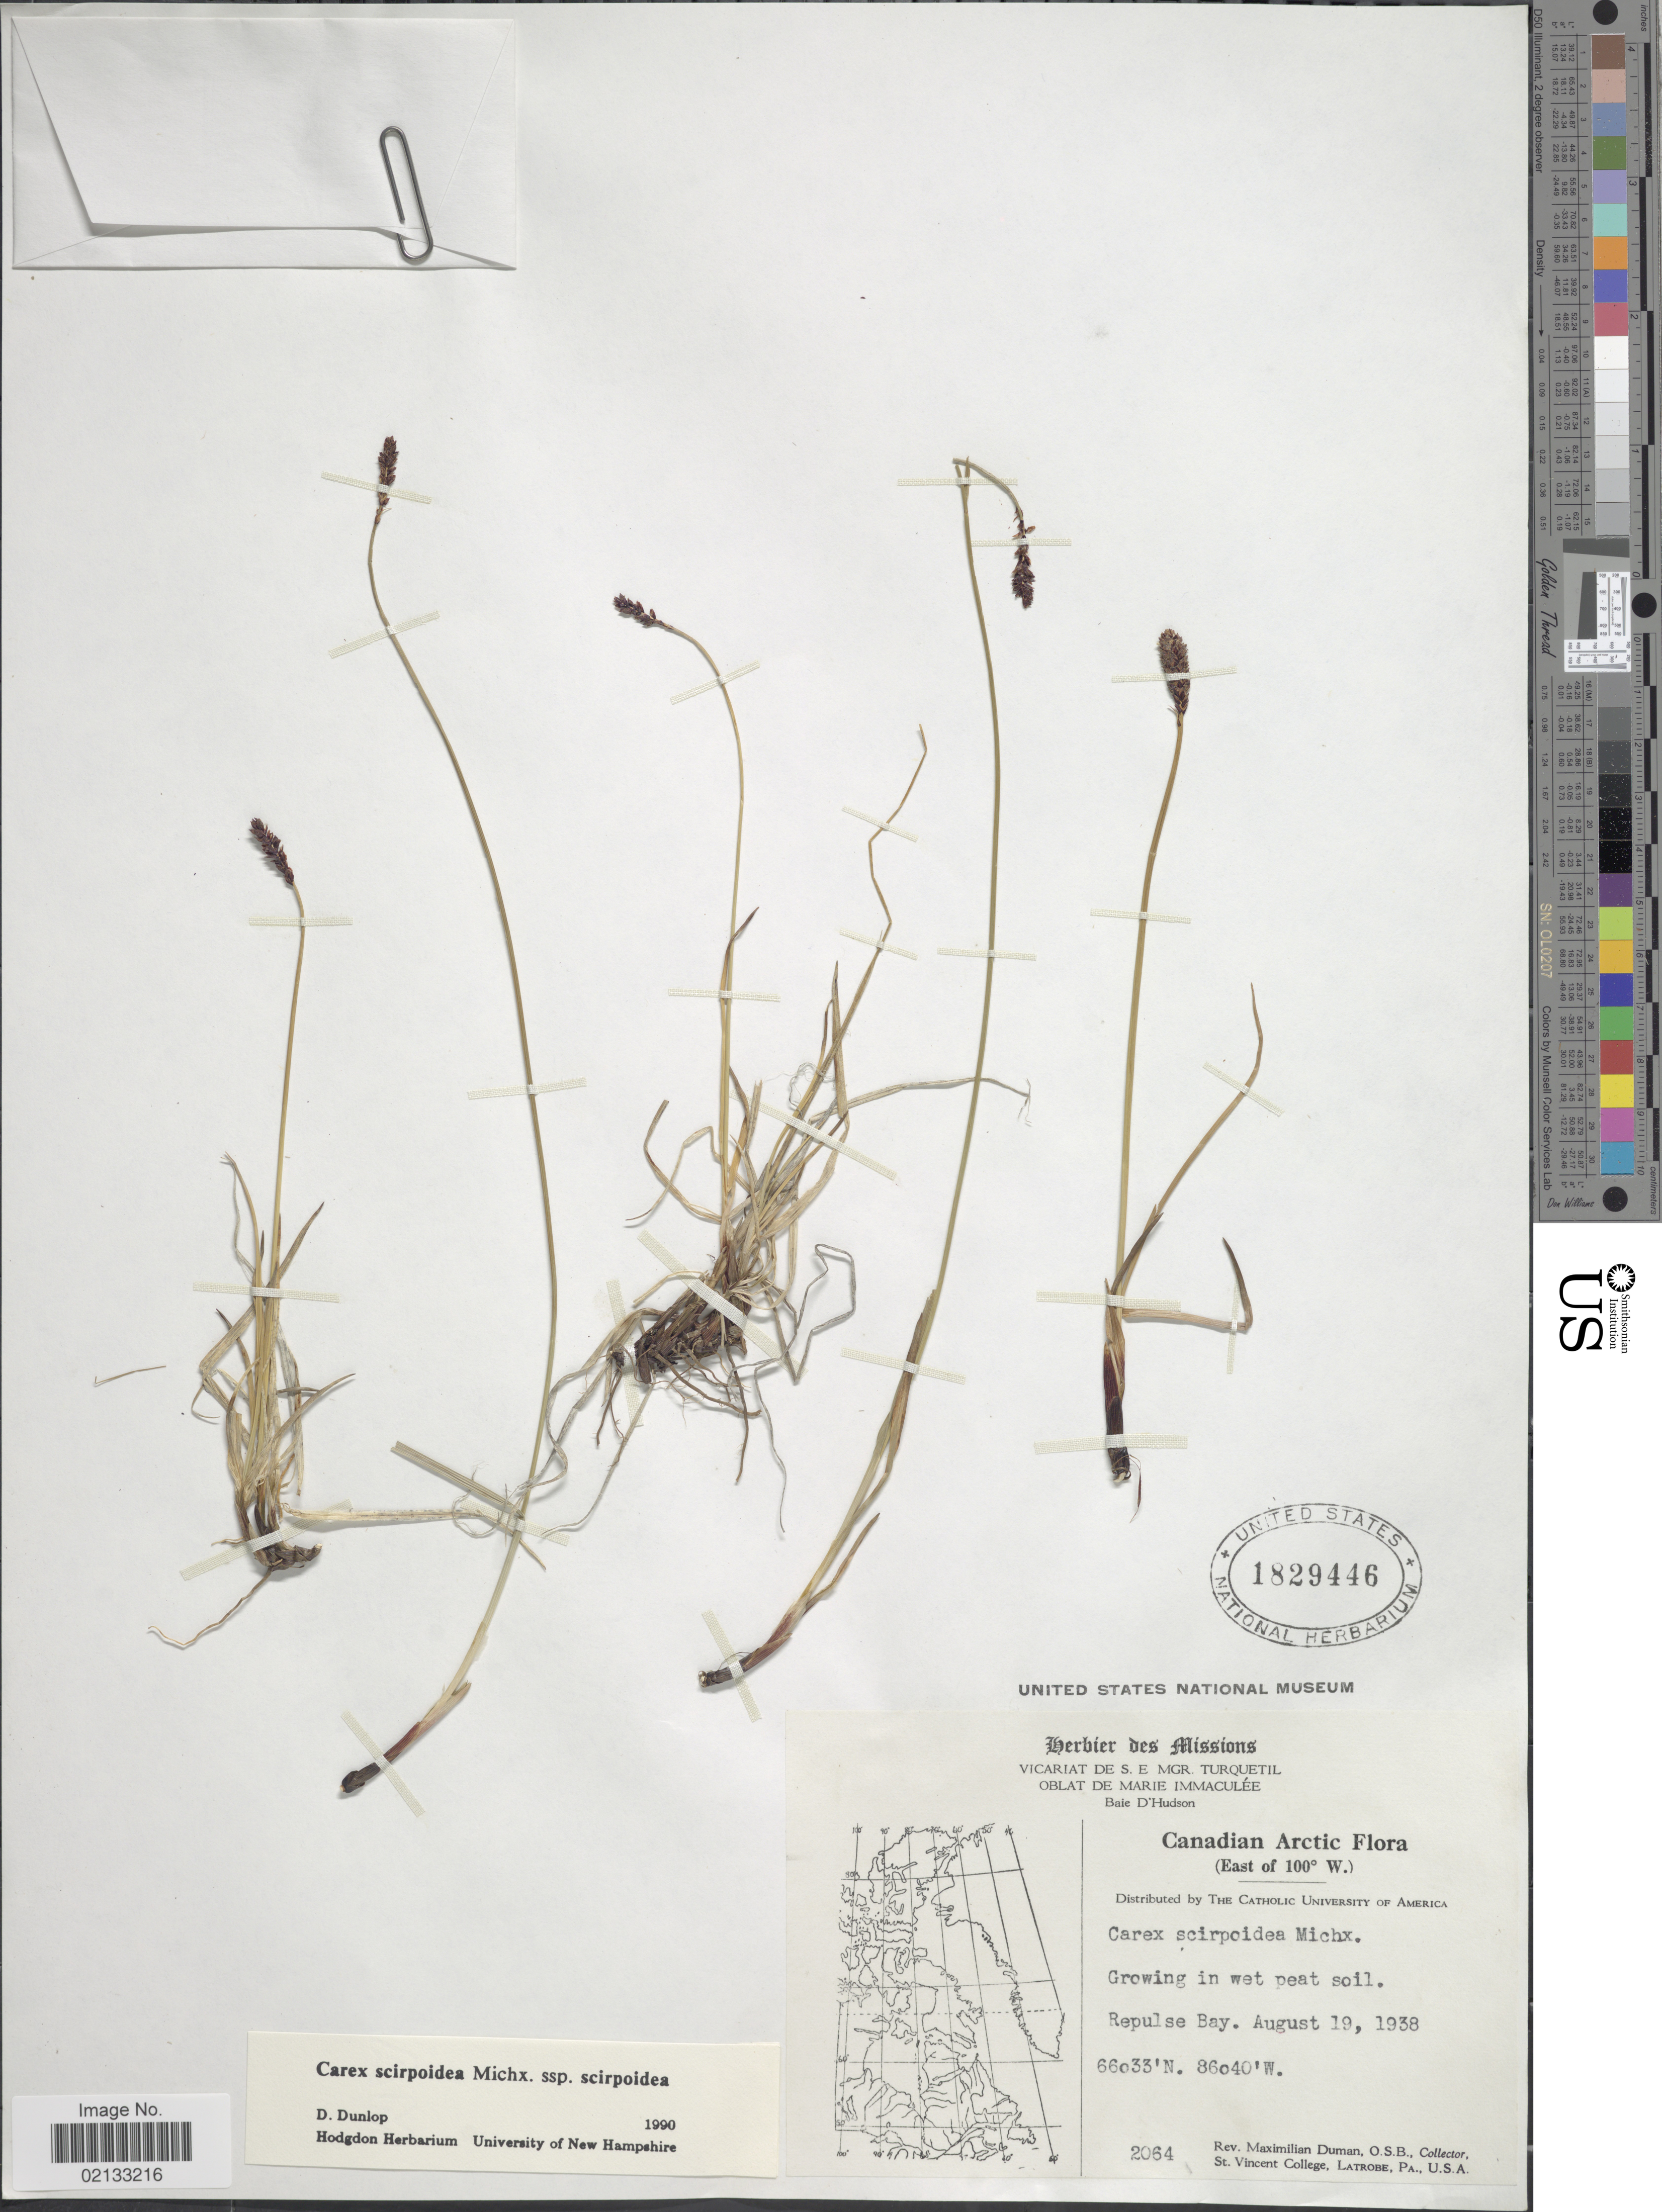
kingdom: Plantae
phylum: Tracheophyta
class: Liliopsida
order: Poales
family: Cyperaceae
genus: Carex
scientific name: Carex scirpoidea subsp. scirpoidea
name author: Michx.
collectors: M. Duman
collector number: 2064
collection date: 1938-08-19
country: Canada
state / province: Nunavut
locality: Canadian Arctic. (East of 100º W.). Growing in wet peat soil. Repulse Bay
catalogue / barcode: US 1829446